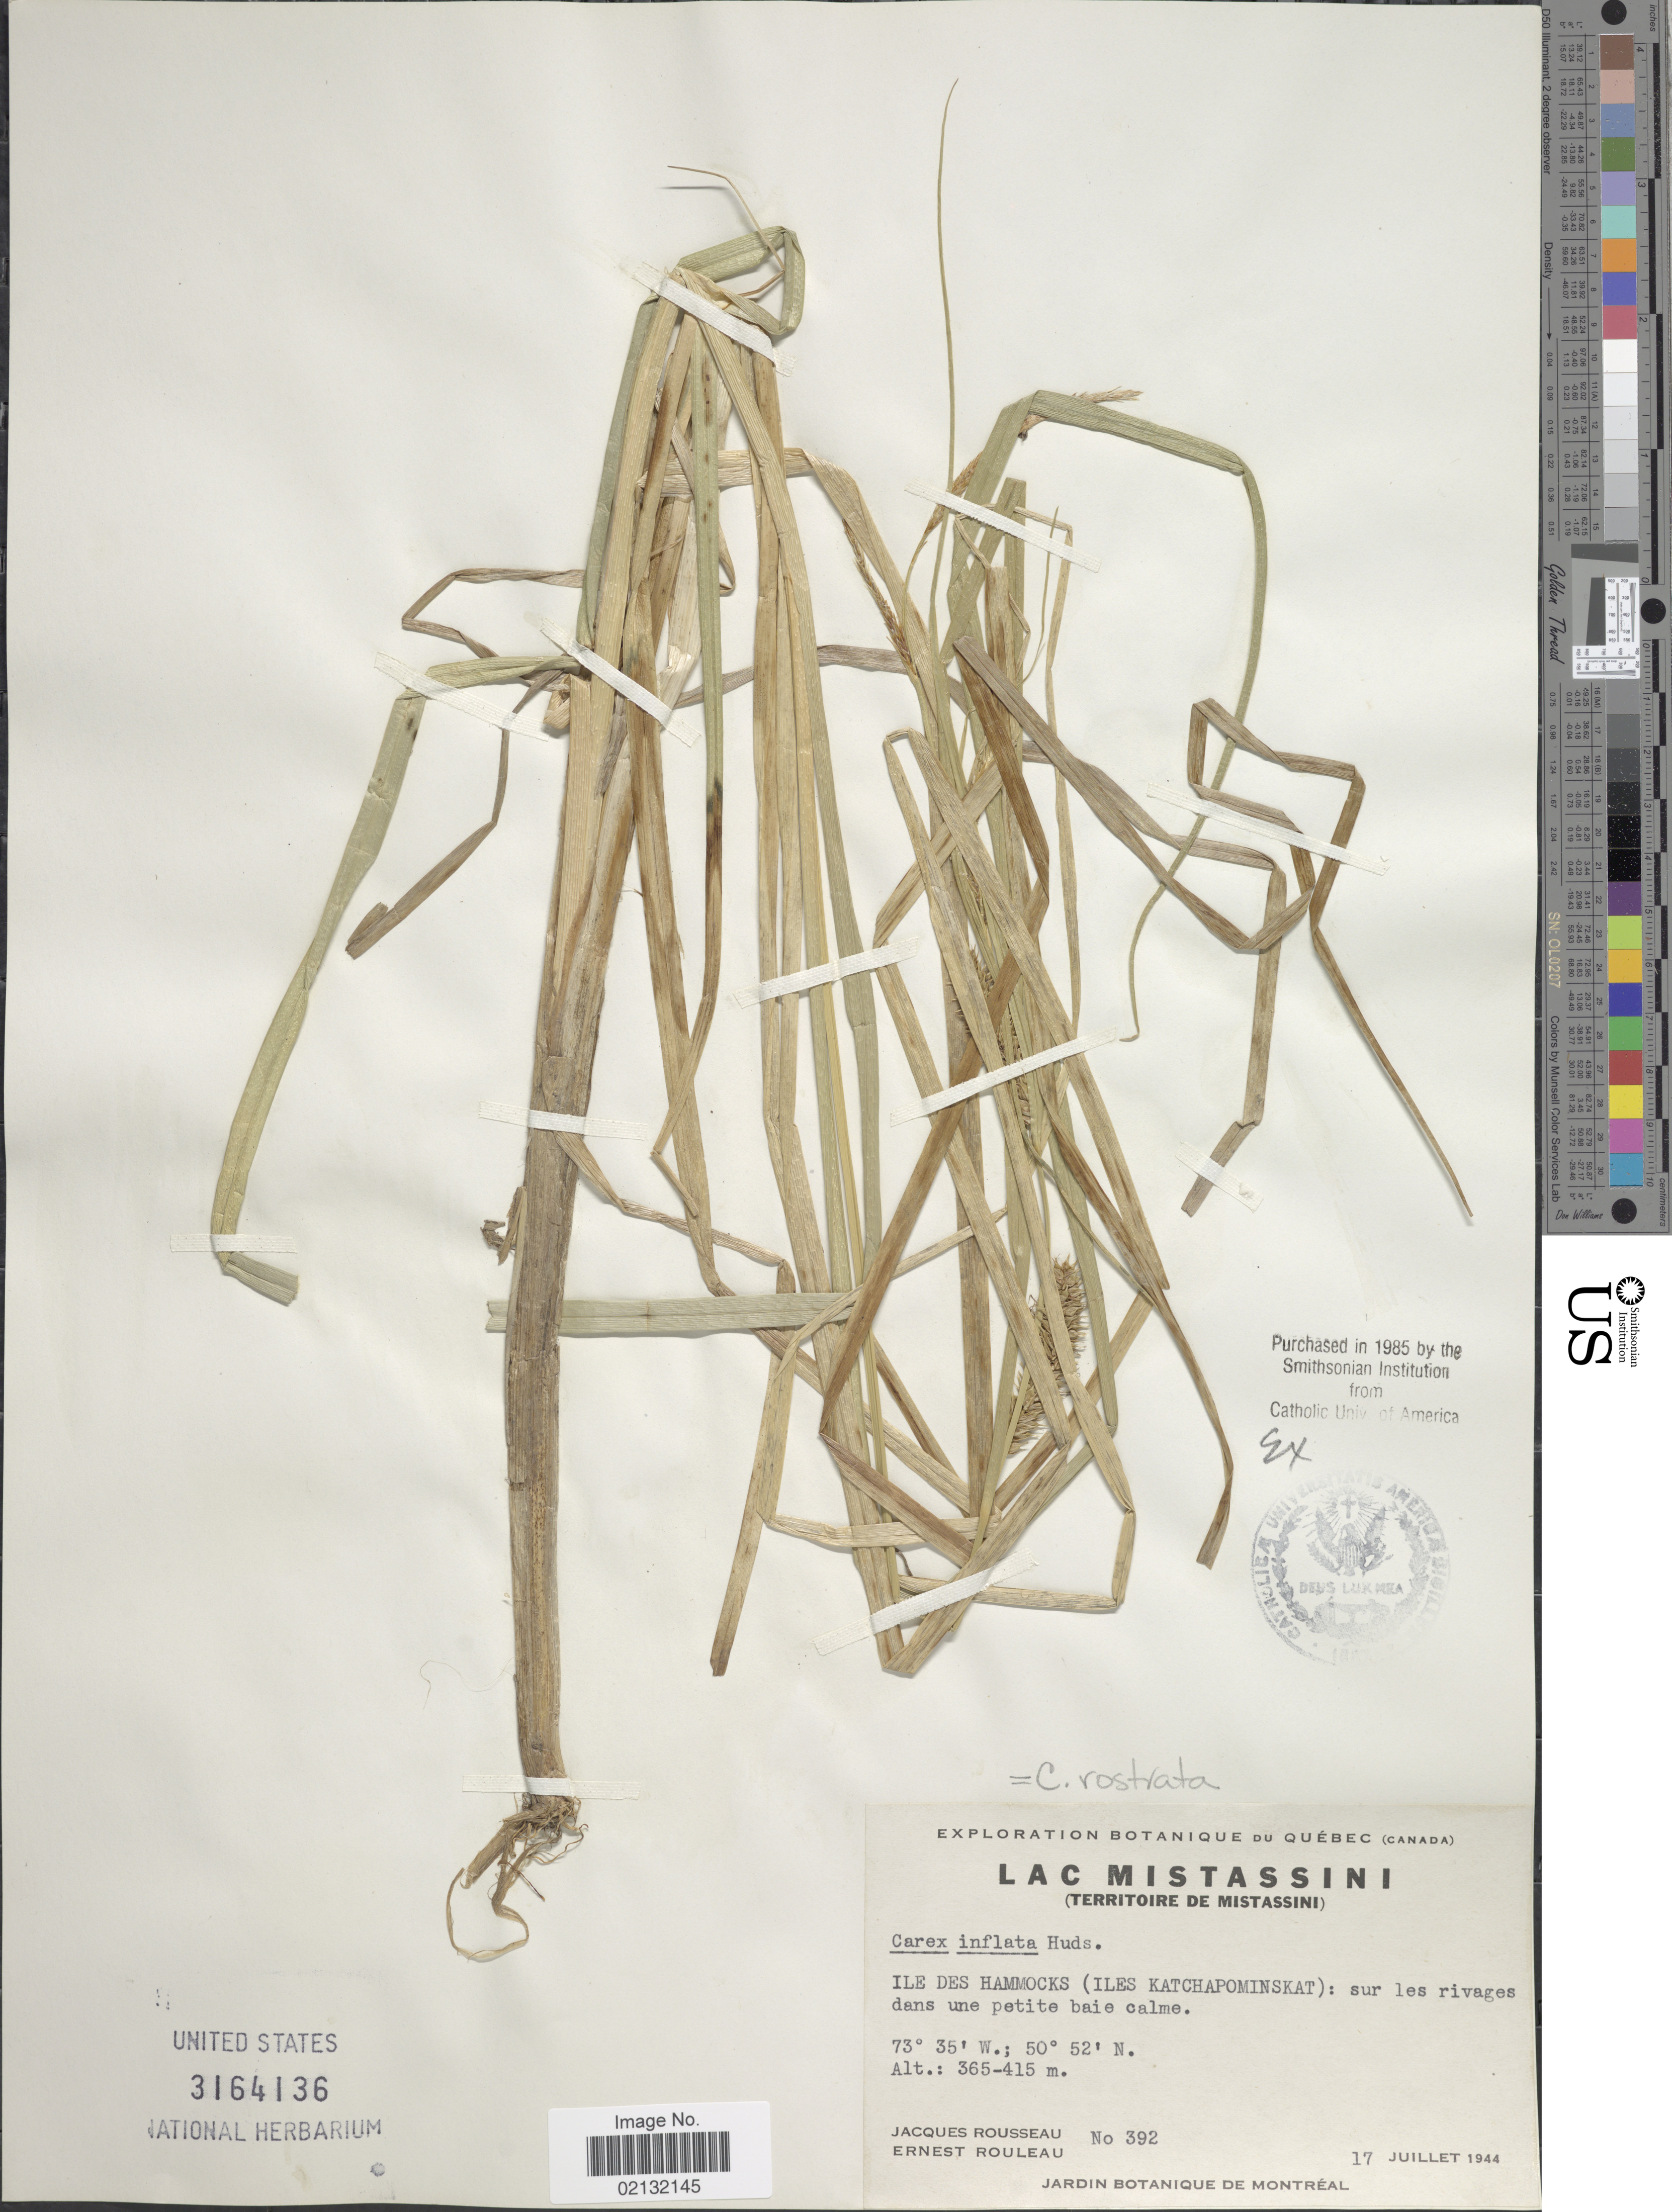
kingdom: Plantae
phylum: Tracheophyta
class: Liliopsida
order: Poales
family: Cyperaceae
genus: Carex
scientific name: Carex rostrata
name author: Stokes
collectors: J. Rousseau & E. Rouleau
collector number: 392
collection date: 1944-07-17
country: Canada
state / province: Quebec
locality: Lac Mistassini (Territoire de Mistassini) Ile des hammocks (Iles Katchapominskat): sur les rivages dans une petite baie calme.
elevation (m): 365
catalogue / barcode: US 3164136